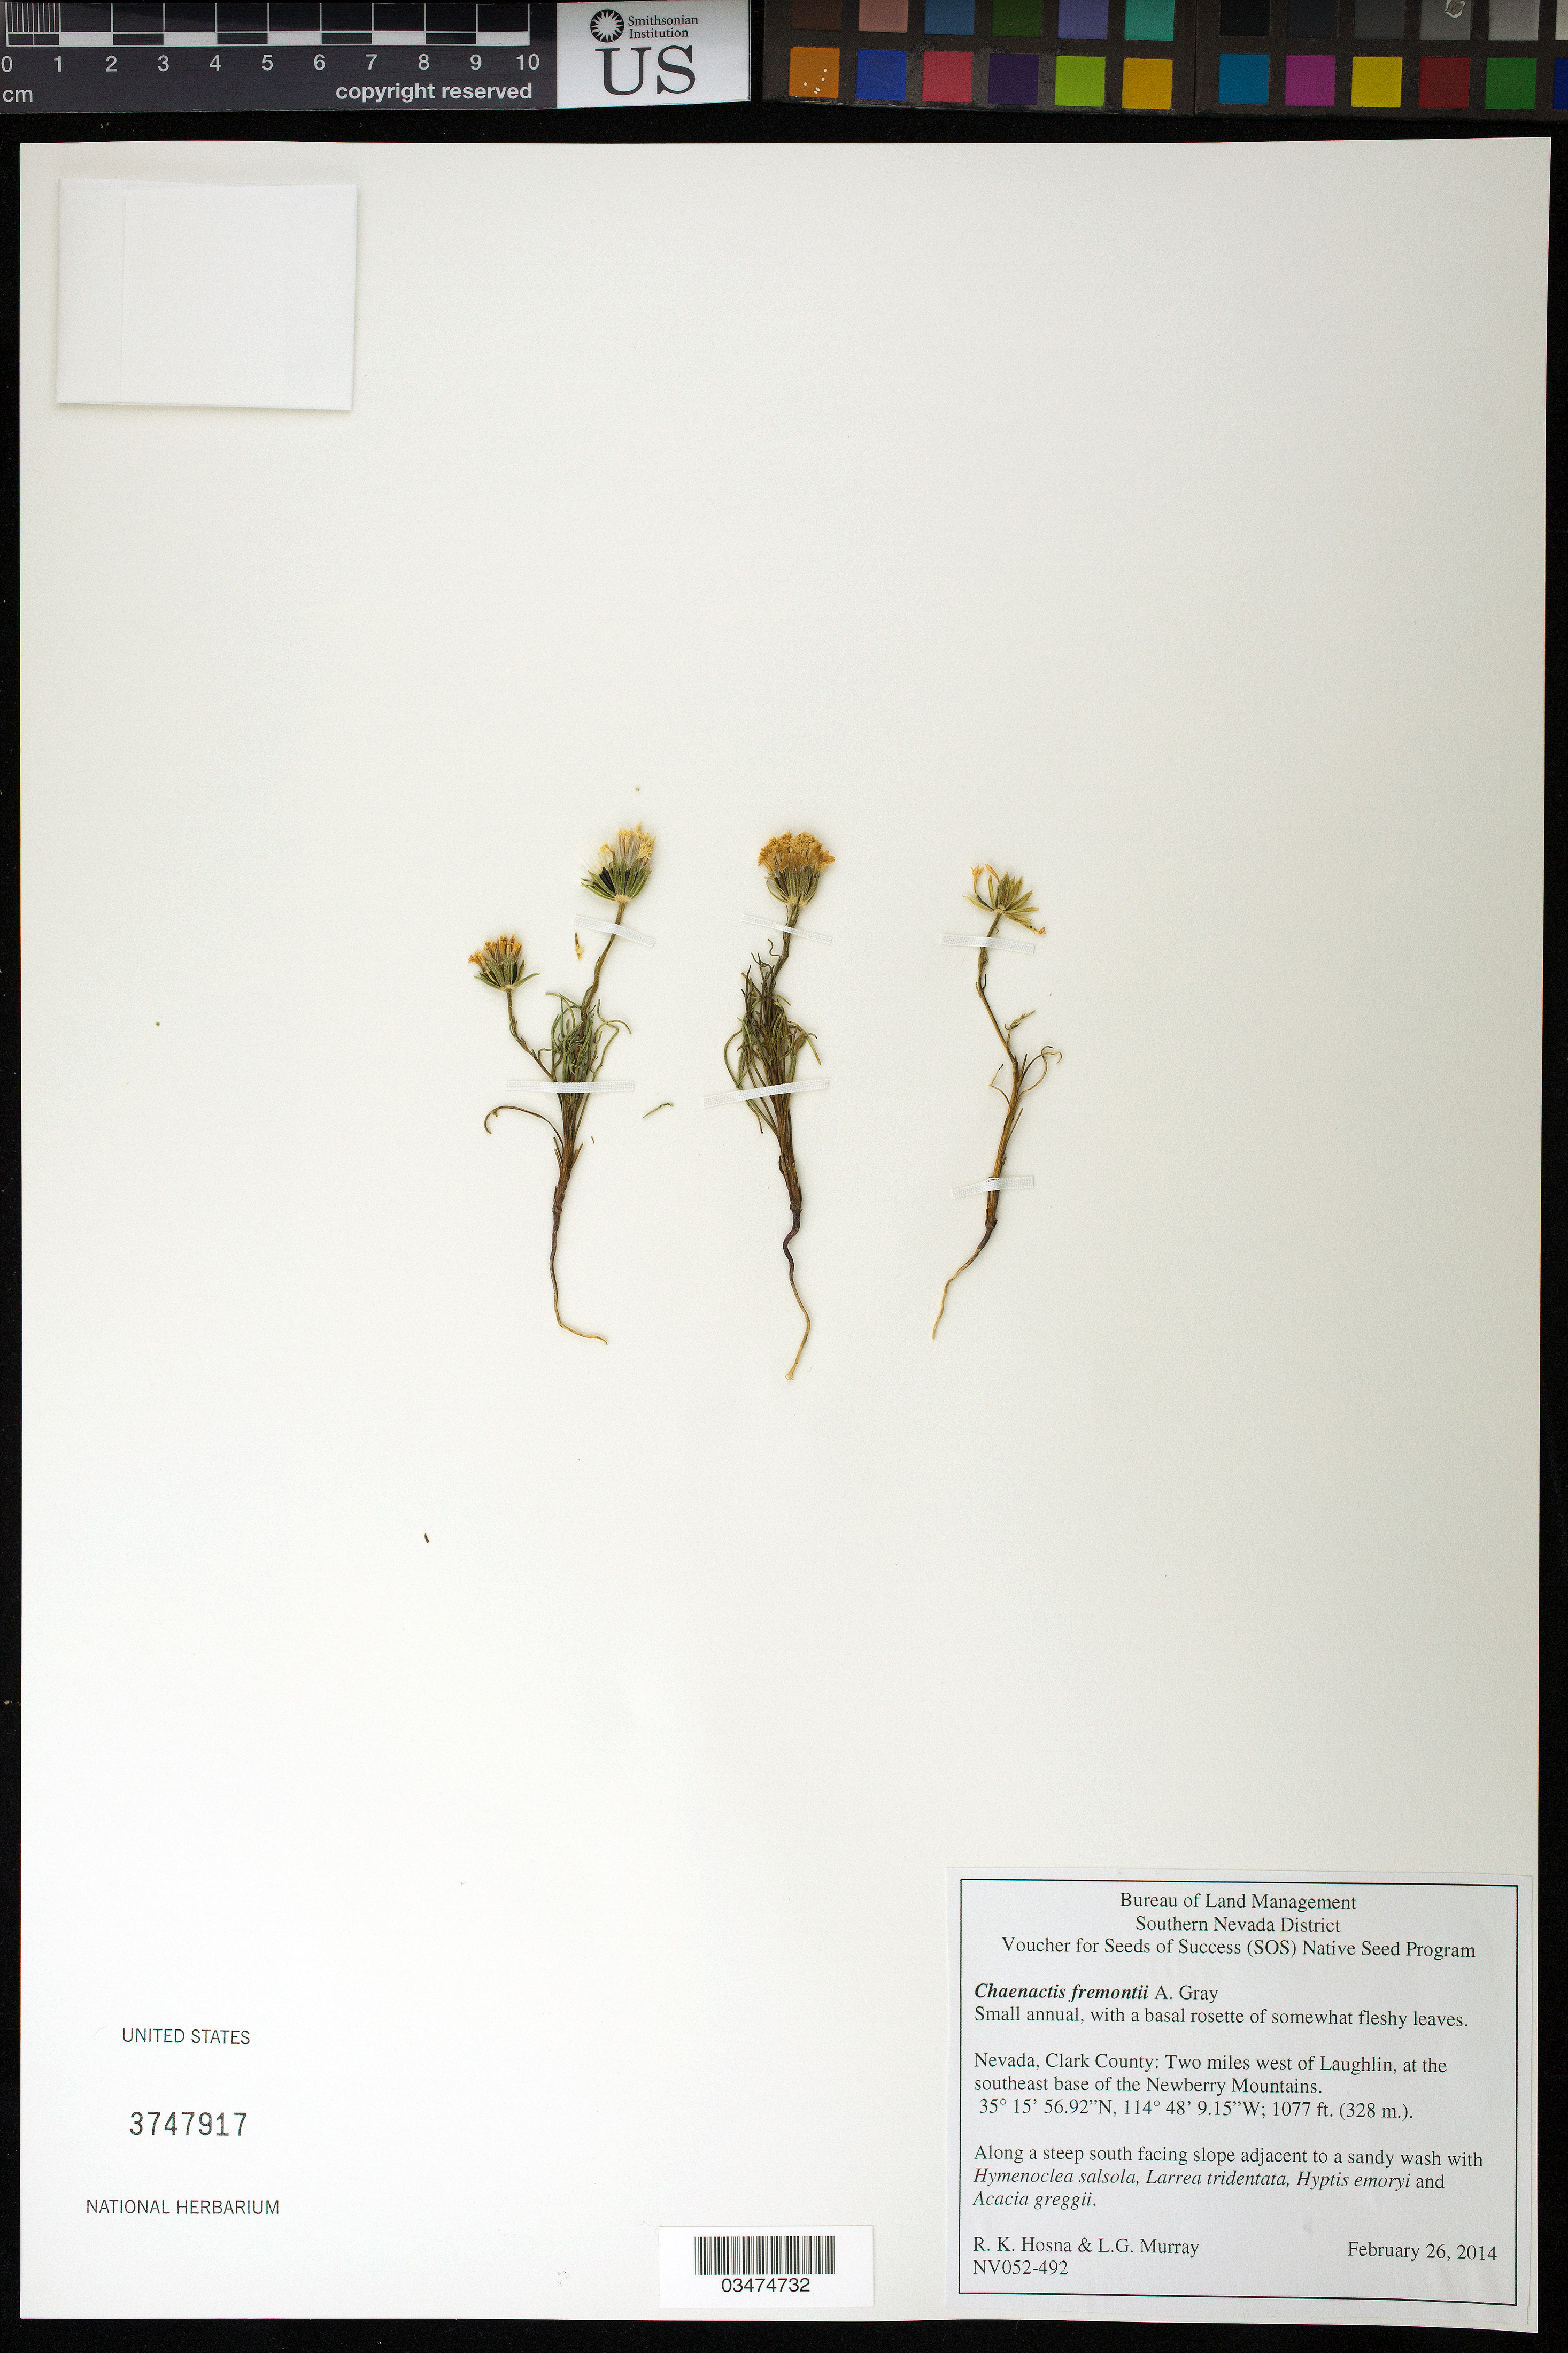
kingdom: Plantae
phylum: Tracheophyta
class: Magnoliopsida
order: Asterales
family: Asteraceae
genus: Chaenactis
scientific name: Chaenactis fremontii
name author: A. Gray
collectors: R. Hosna & L. Murray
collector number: NV052-492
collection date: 2014-02-26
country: United States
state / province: Nevada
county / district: Clark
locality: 2 mi. W of Laughlin, SE base of the Newberry Mts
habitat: Slope adjacent to a sandy wash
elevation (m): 328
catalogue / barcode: US 3747917